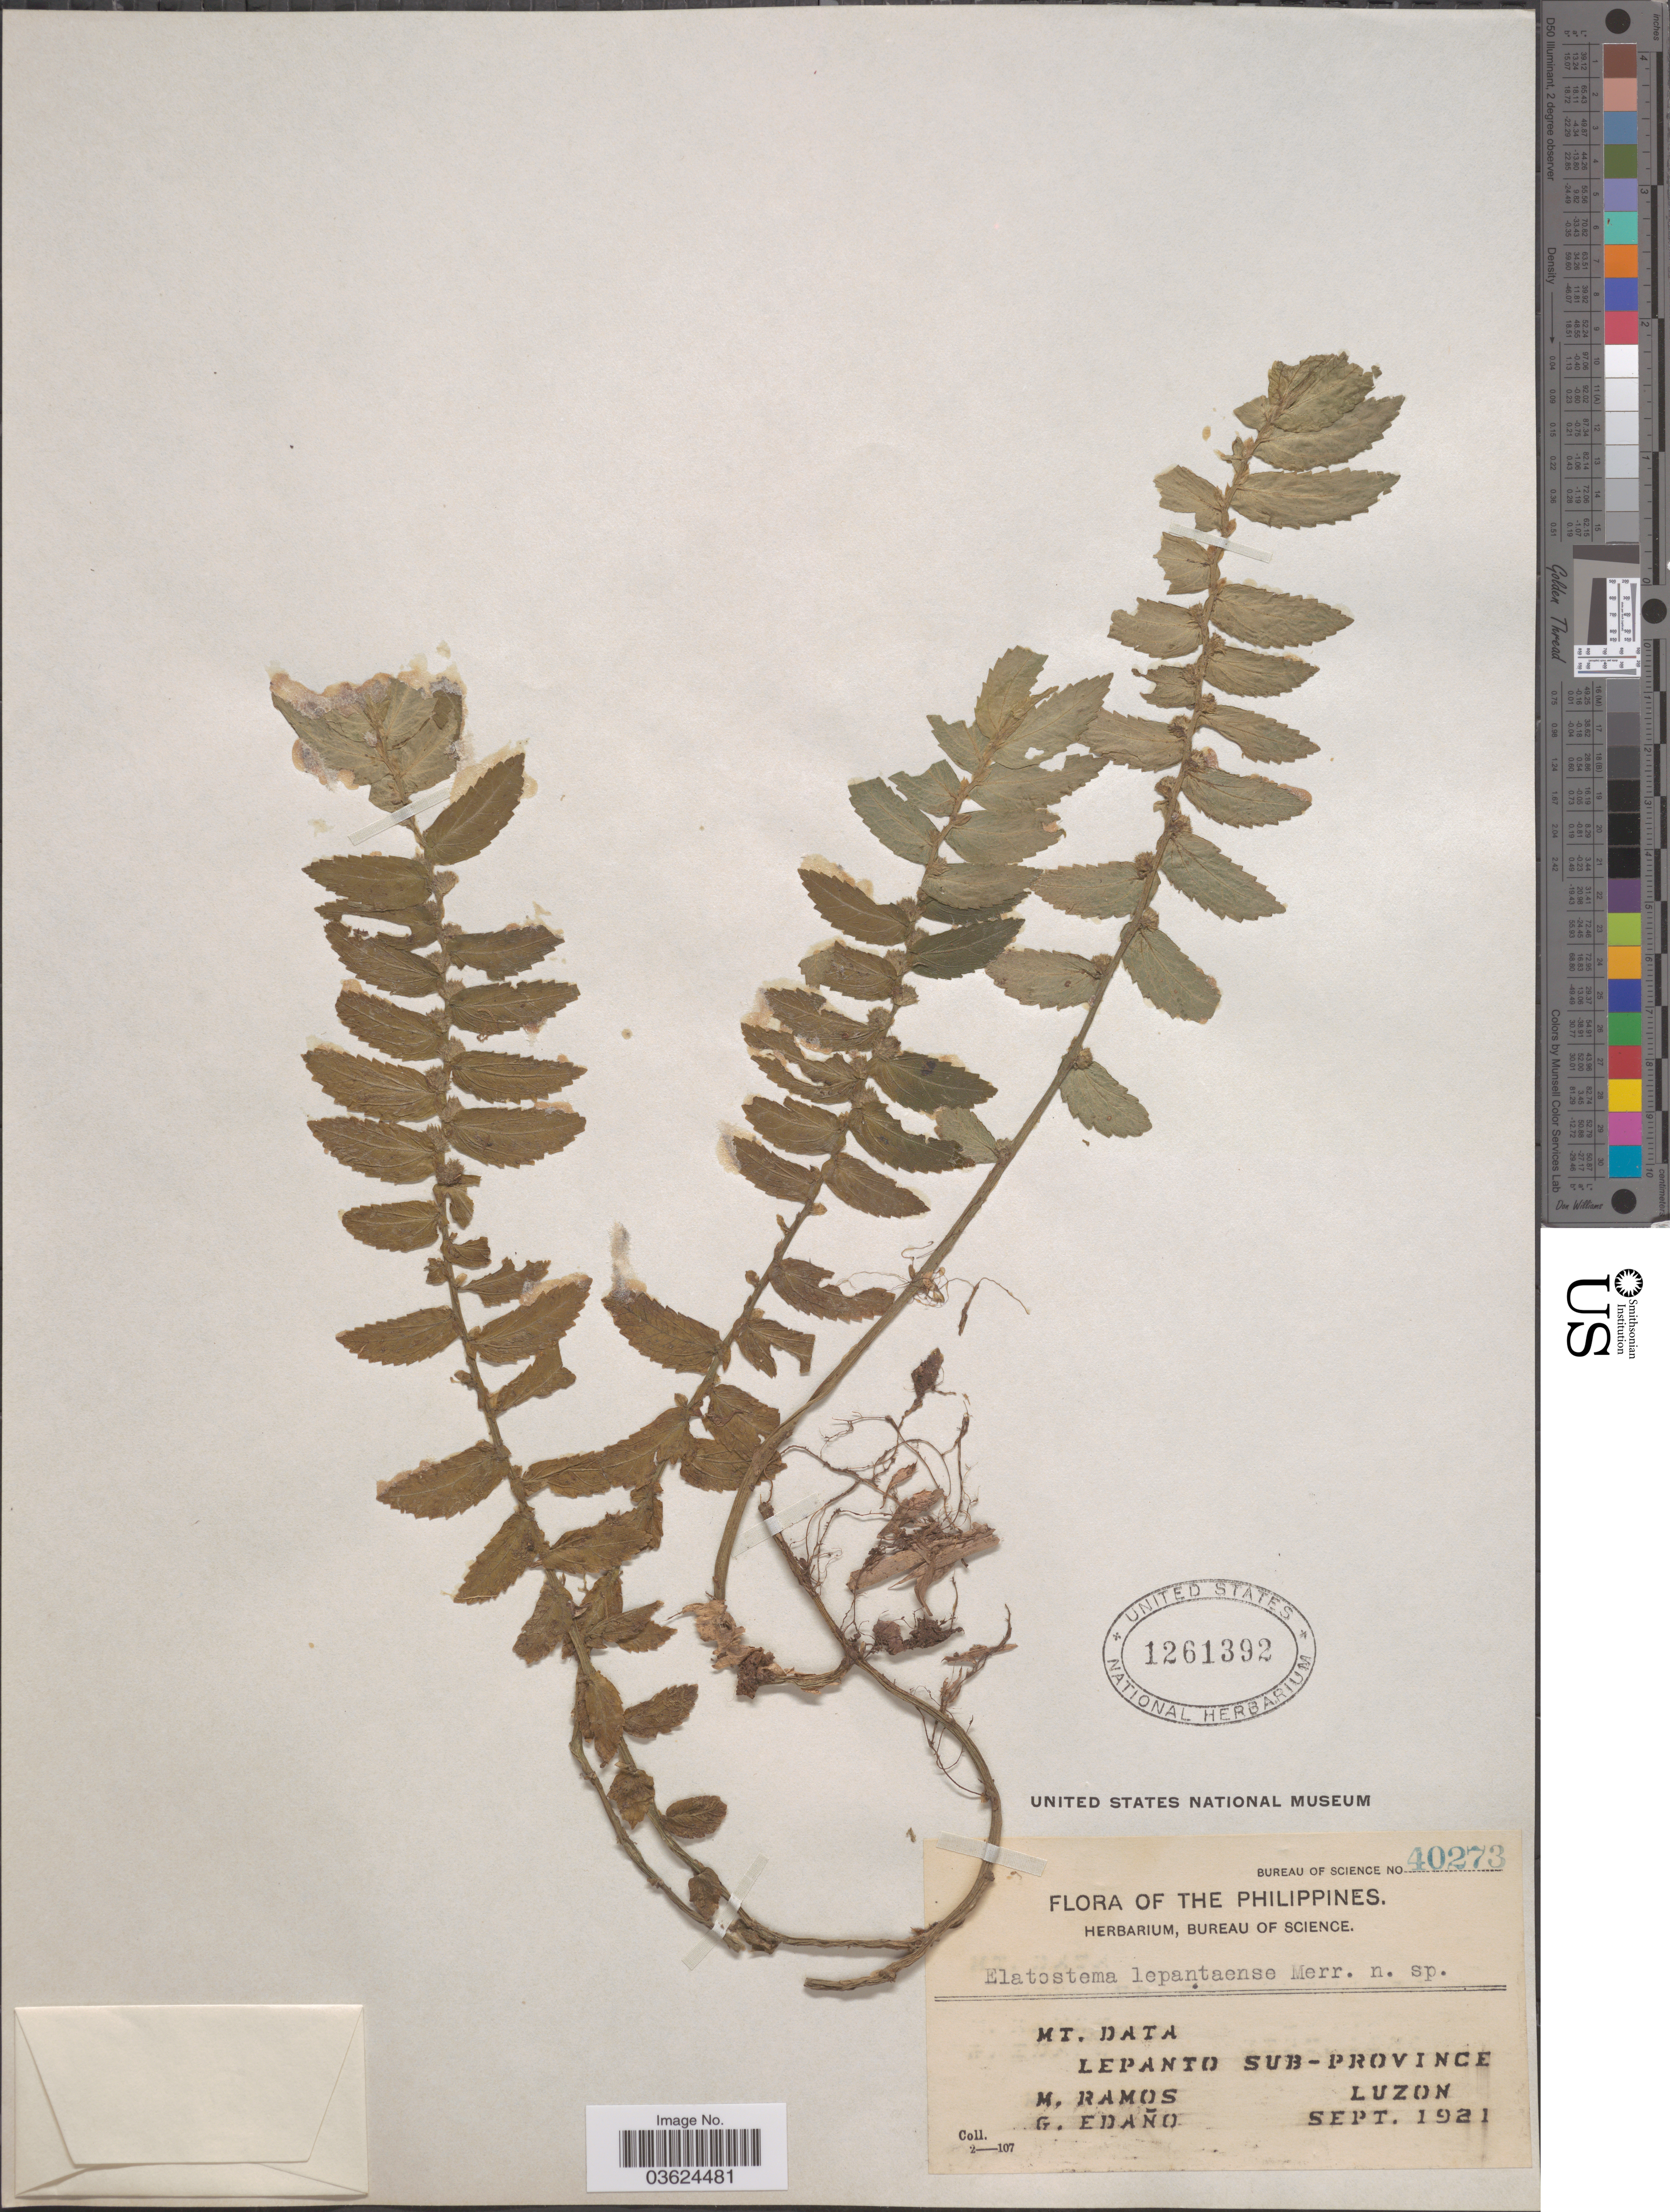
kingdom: Plantae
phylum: Tracheophyta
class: Magnoliopsida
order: Rosales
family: Urticaceae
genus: Elatostema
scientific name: Elatostema lepantaense Merr., ined.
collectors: M. Ramos & G. Edaño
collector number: Bureau of Science 40273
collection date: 1921-09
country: Philippines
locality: Mt. Data, Lepanto Sub-Province, Luzon.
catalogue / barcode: US 1261392